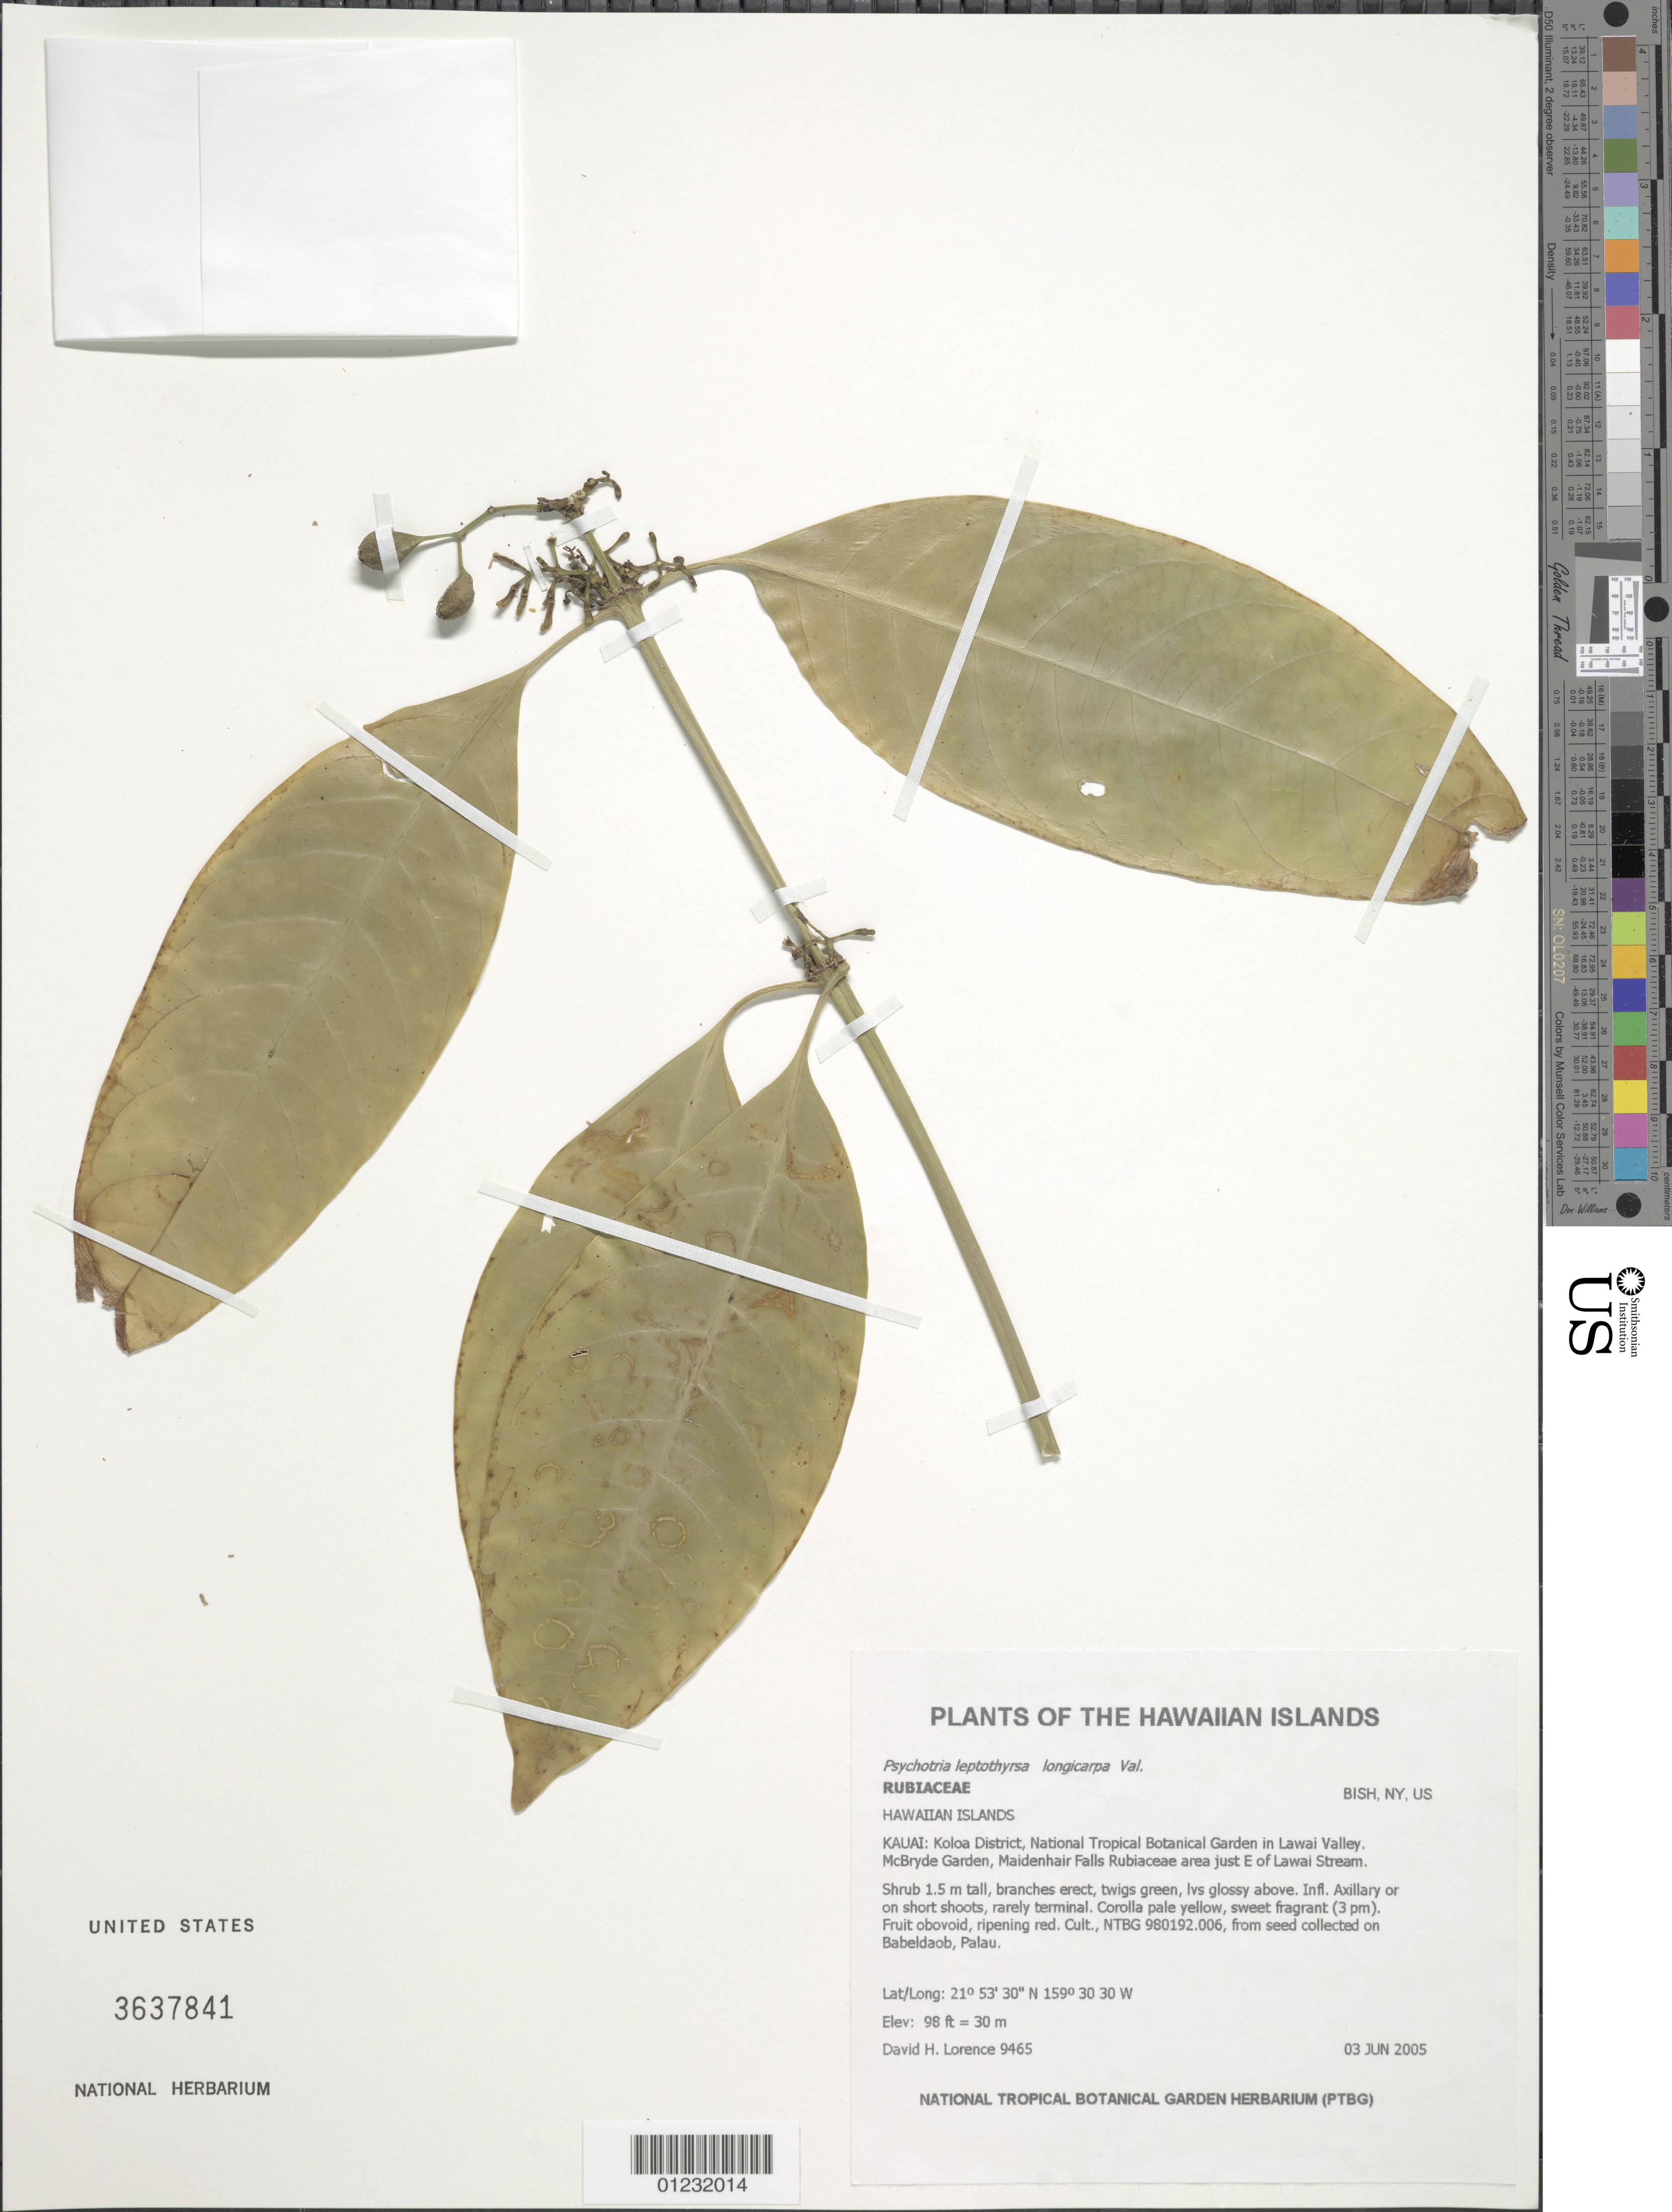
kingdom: Plantae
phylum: Tracheophyta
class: Magnoliopsida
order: Gentianales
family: Rubiaceae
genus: Psychotria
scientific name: Psychotria leptothyrsa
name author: Miq.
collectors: D. Lorence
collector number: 9465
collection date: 2005-06-03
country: United States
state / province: Hawaii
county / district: Kauai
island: Kaua'i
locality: Koloa District, National Tropical Garden in Lawai Valley; McBryde Garden, Maidenhair Falls Rubiaceae area just E of Lawai stream.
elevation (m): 30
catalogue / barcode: US 3637841